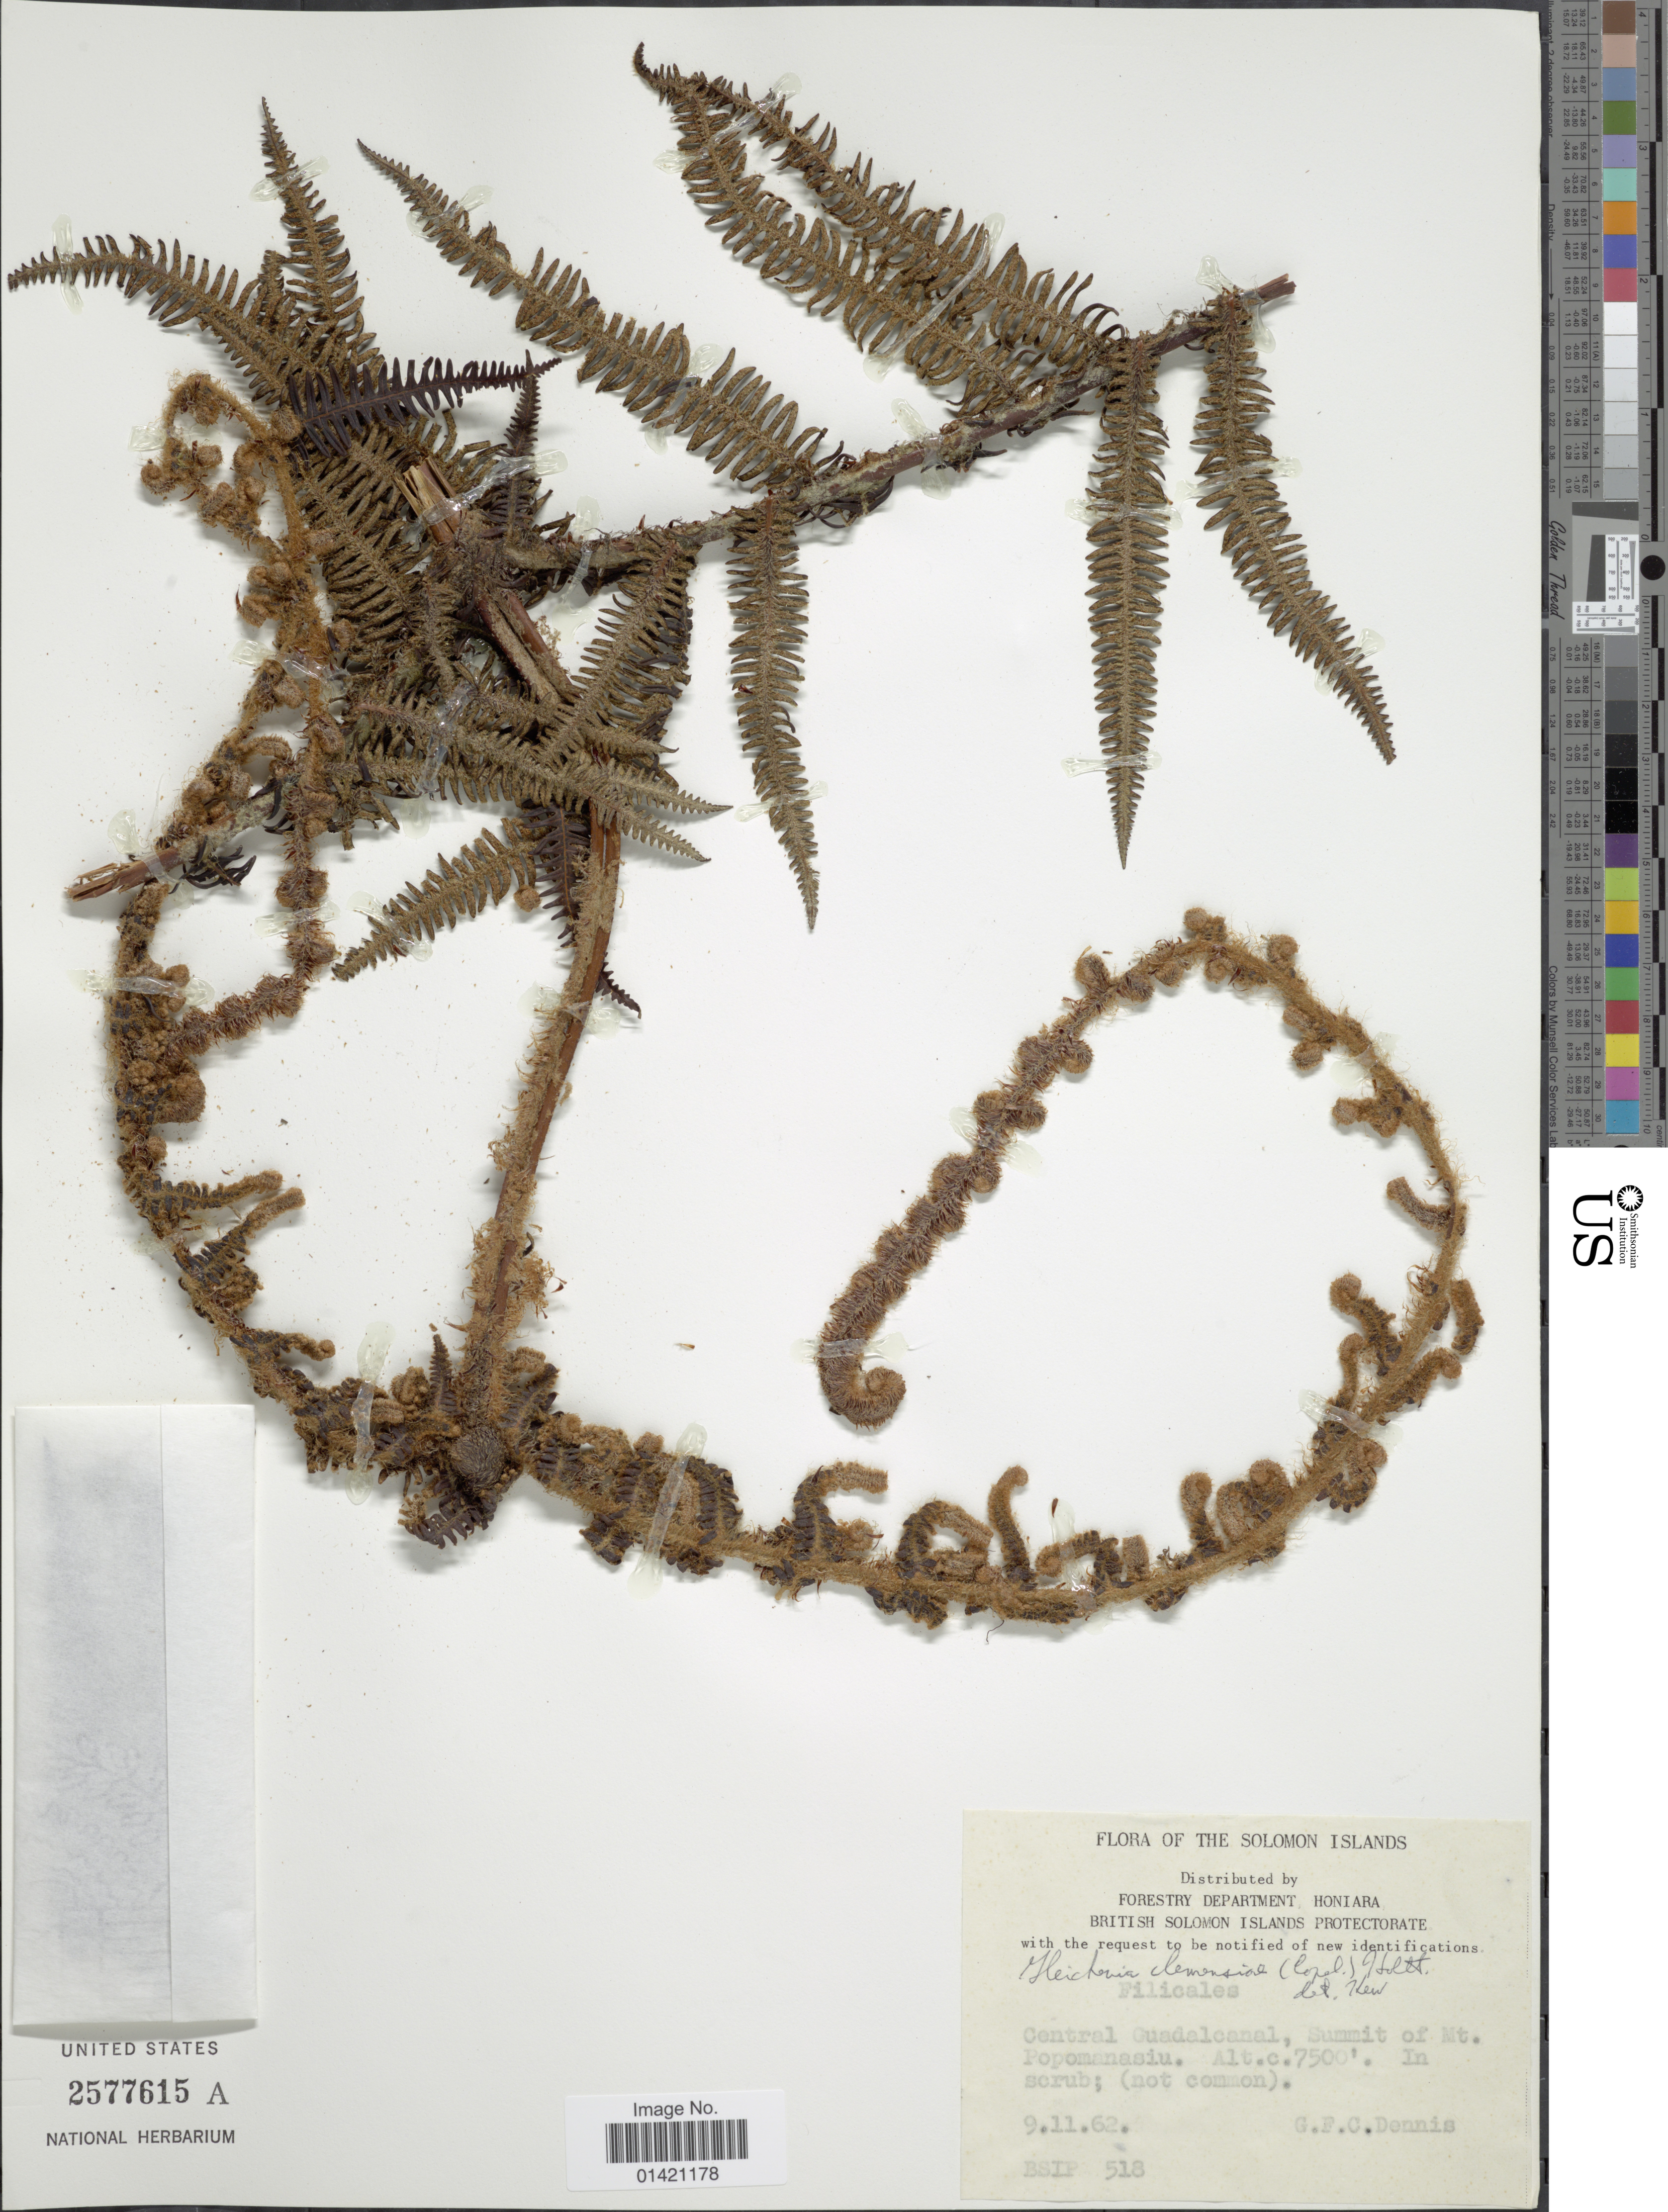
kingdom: Plantae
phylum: Tracheophyta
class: Polypodiopsida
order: Gleicheniales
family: Gleicheniaceae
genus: Diplopterygium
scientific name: Diplopterygium clemensiae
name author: (Copel.) Parris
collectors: G. Dennis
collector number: BSIP518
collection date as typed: Transcribed d/m/y: 9/11/62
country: Solomon Islands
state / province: Solomon Islands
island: Guadalcanal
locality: Central Guadalcanal, Summit of Mt. Popomanasiu.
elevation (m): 2286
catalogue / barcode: US 2577615